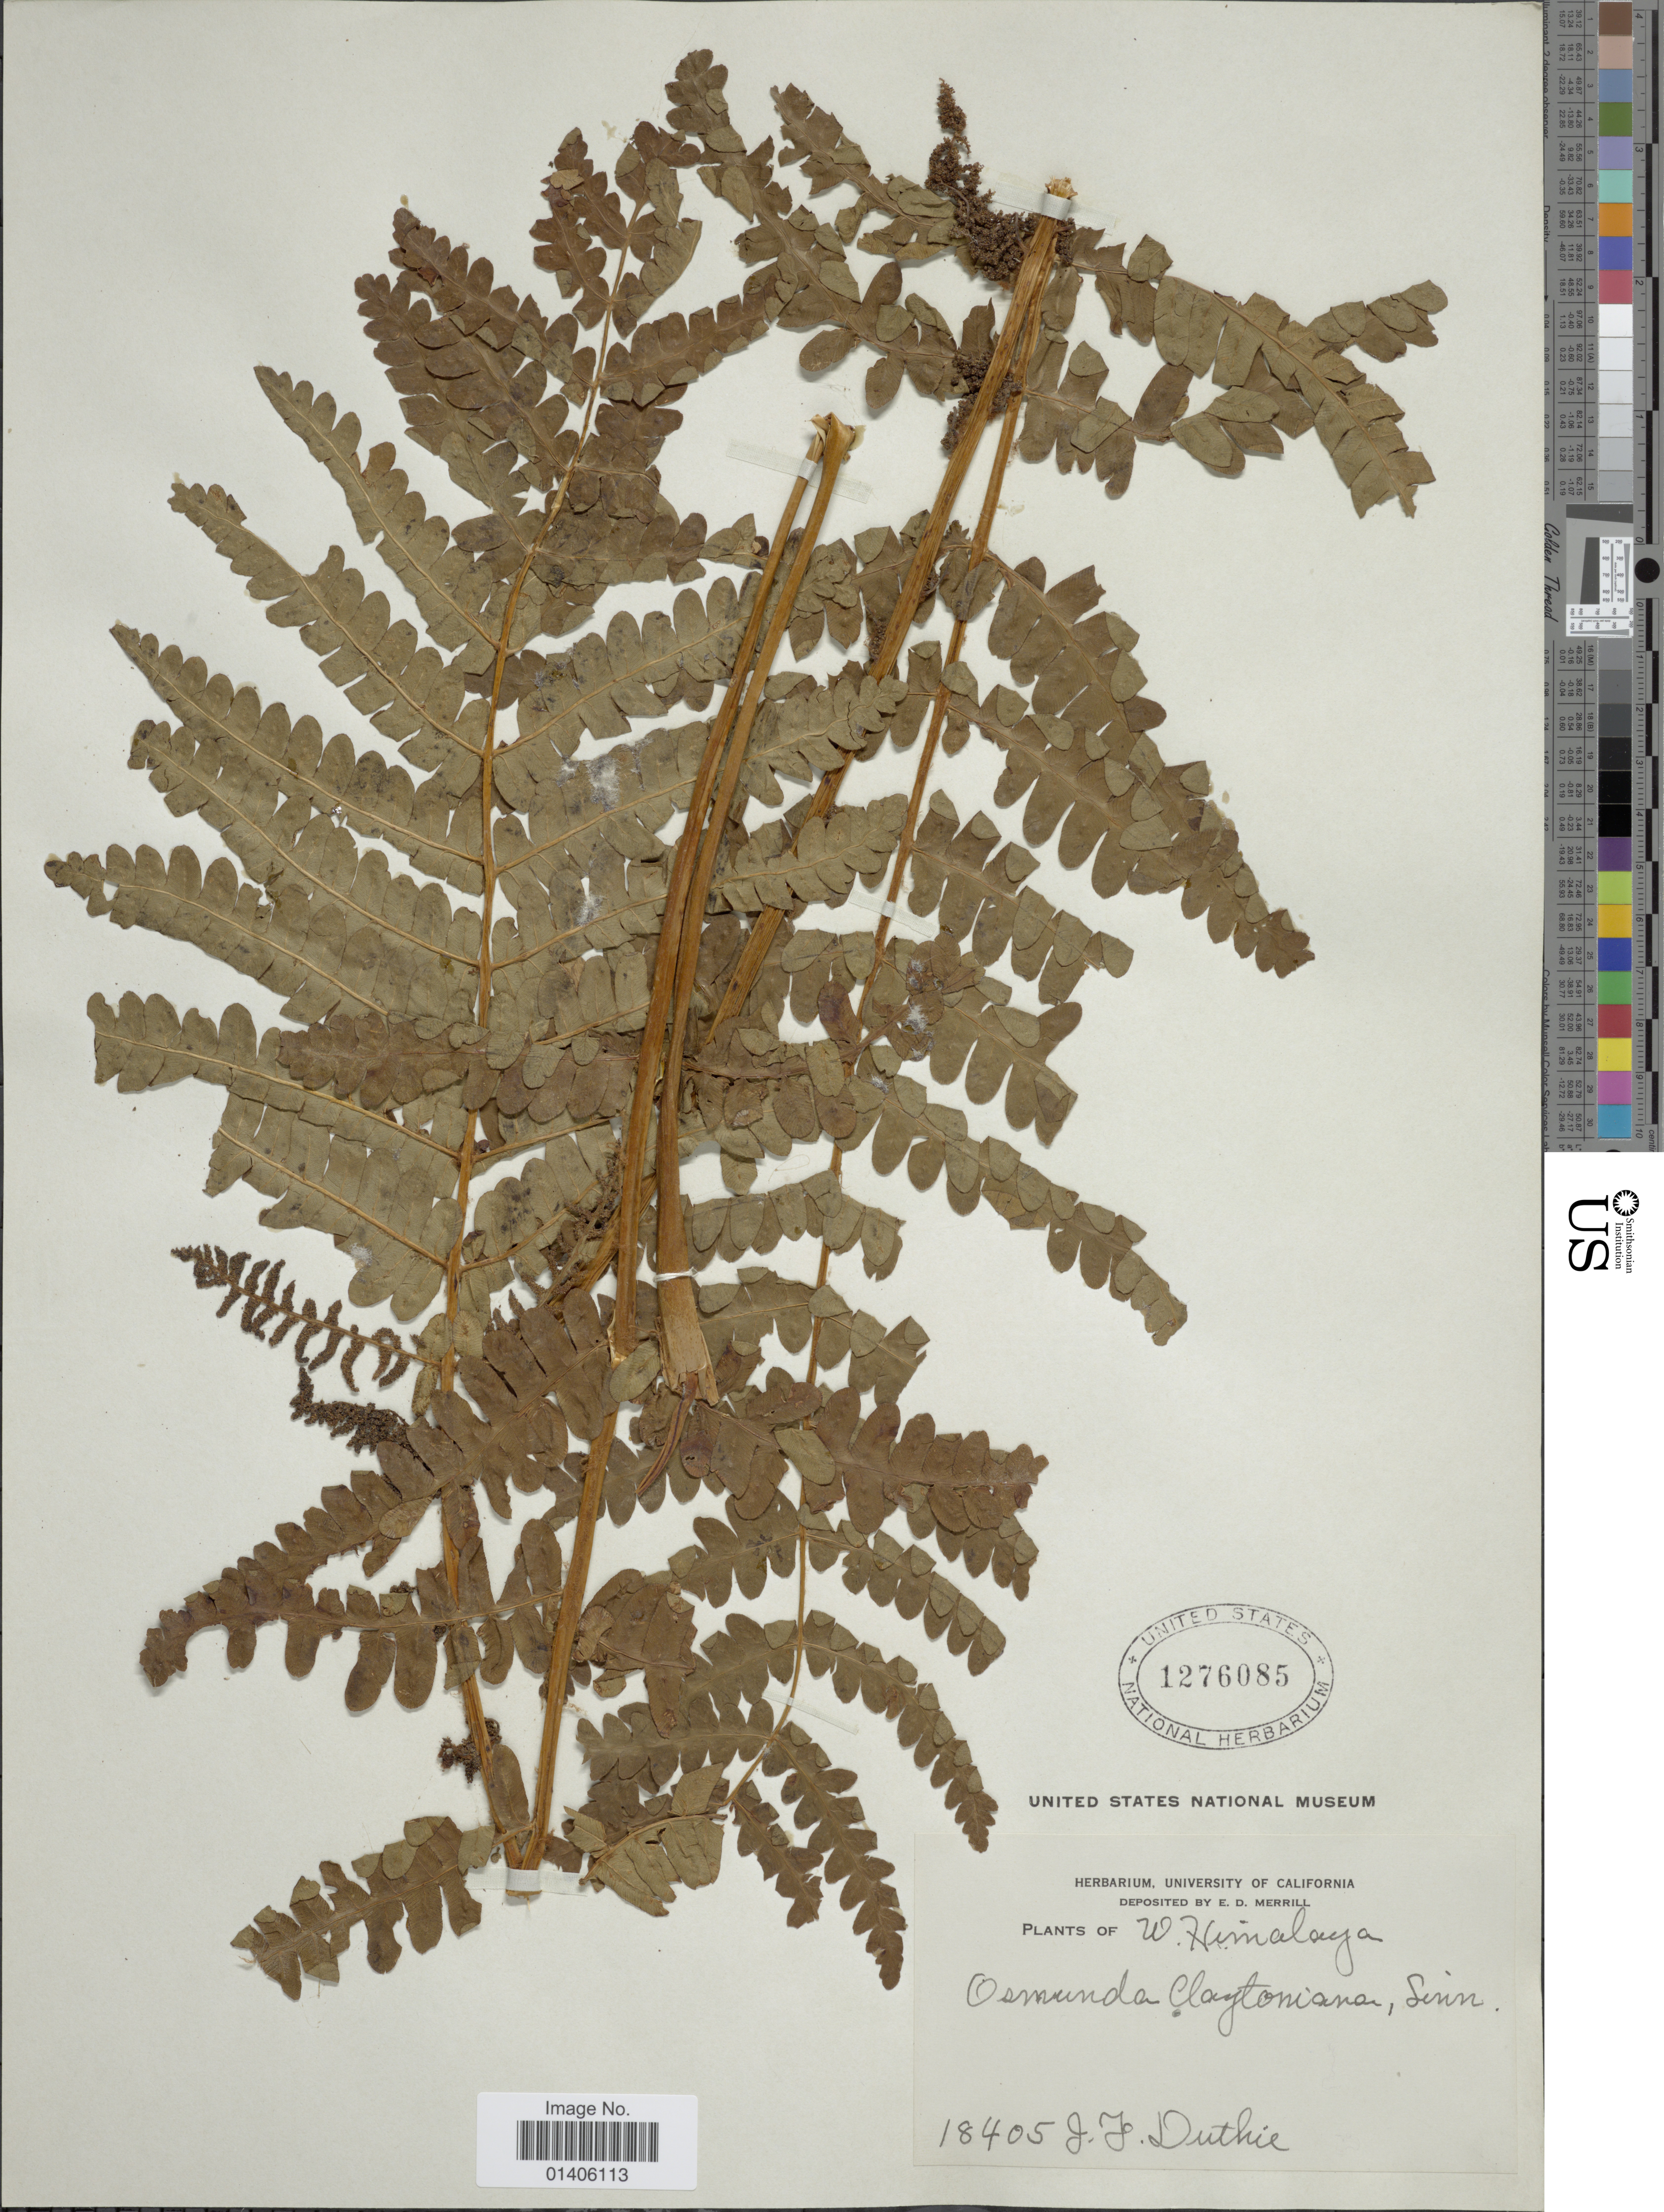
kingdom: Plantae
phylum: Tracheophyta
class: Polypodiopsida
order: Osmundales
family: Osmundaceae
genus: Osmunda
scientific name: Osmunda claytoniana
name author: (L.) Tagawa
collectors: J. F. Duthie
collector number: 18405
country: India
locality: W. Himalaya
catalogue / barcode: US 1276085